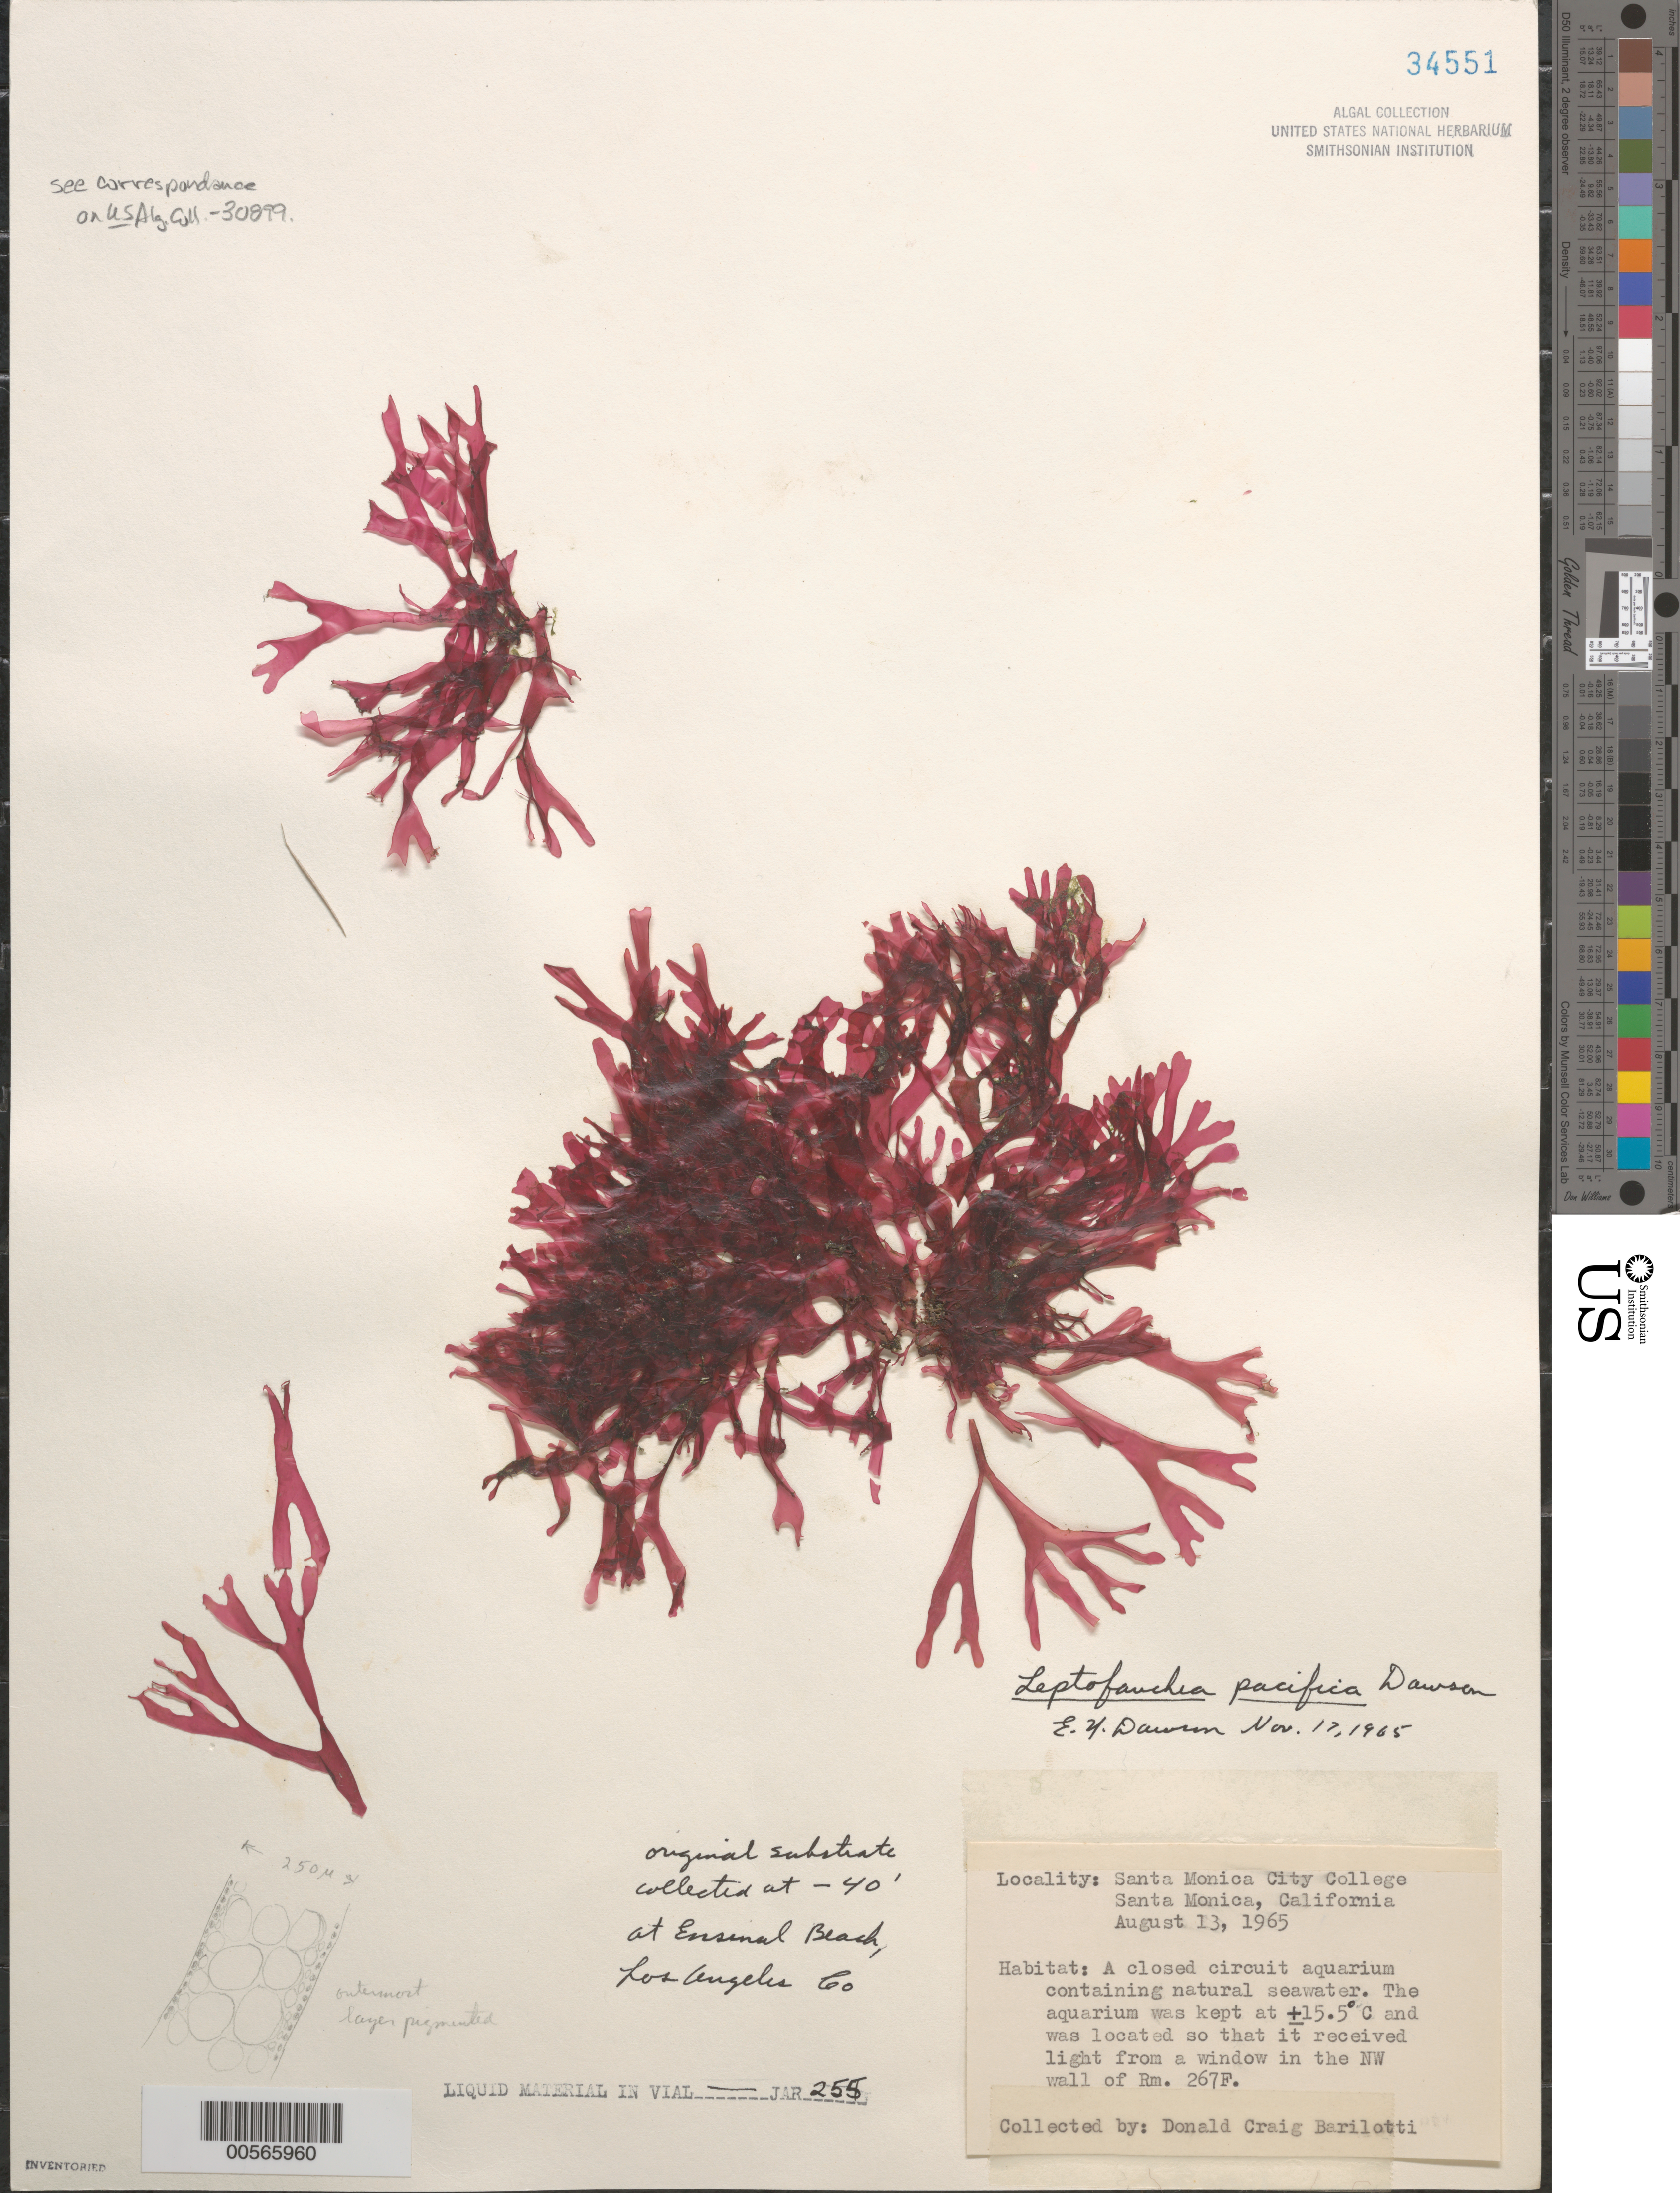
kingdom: Plantae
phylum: Rhodophyta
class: Florideophyceae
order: Rhodymeniales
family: Faucheaceae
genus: Leptofauchea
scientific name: Leptofauchea pacifica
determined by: Dawson, E. Y.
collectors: D. C. Barilotti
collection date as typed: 13 Aug 1964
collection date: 1964-08-13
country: United States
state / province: California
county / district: Los Angeles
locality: Santa Monica City College Aquarium, Santa Monica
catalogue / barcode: US 34551